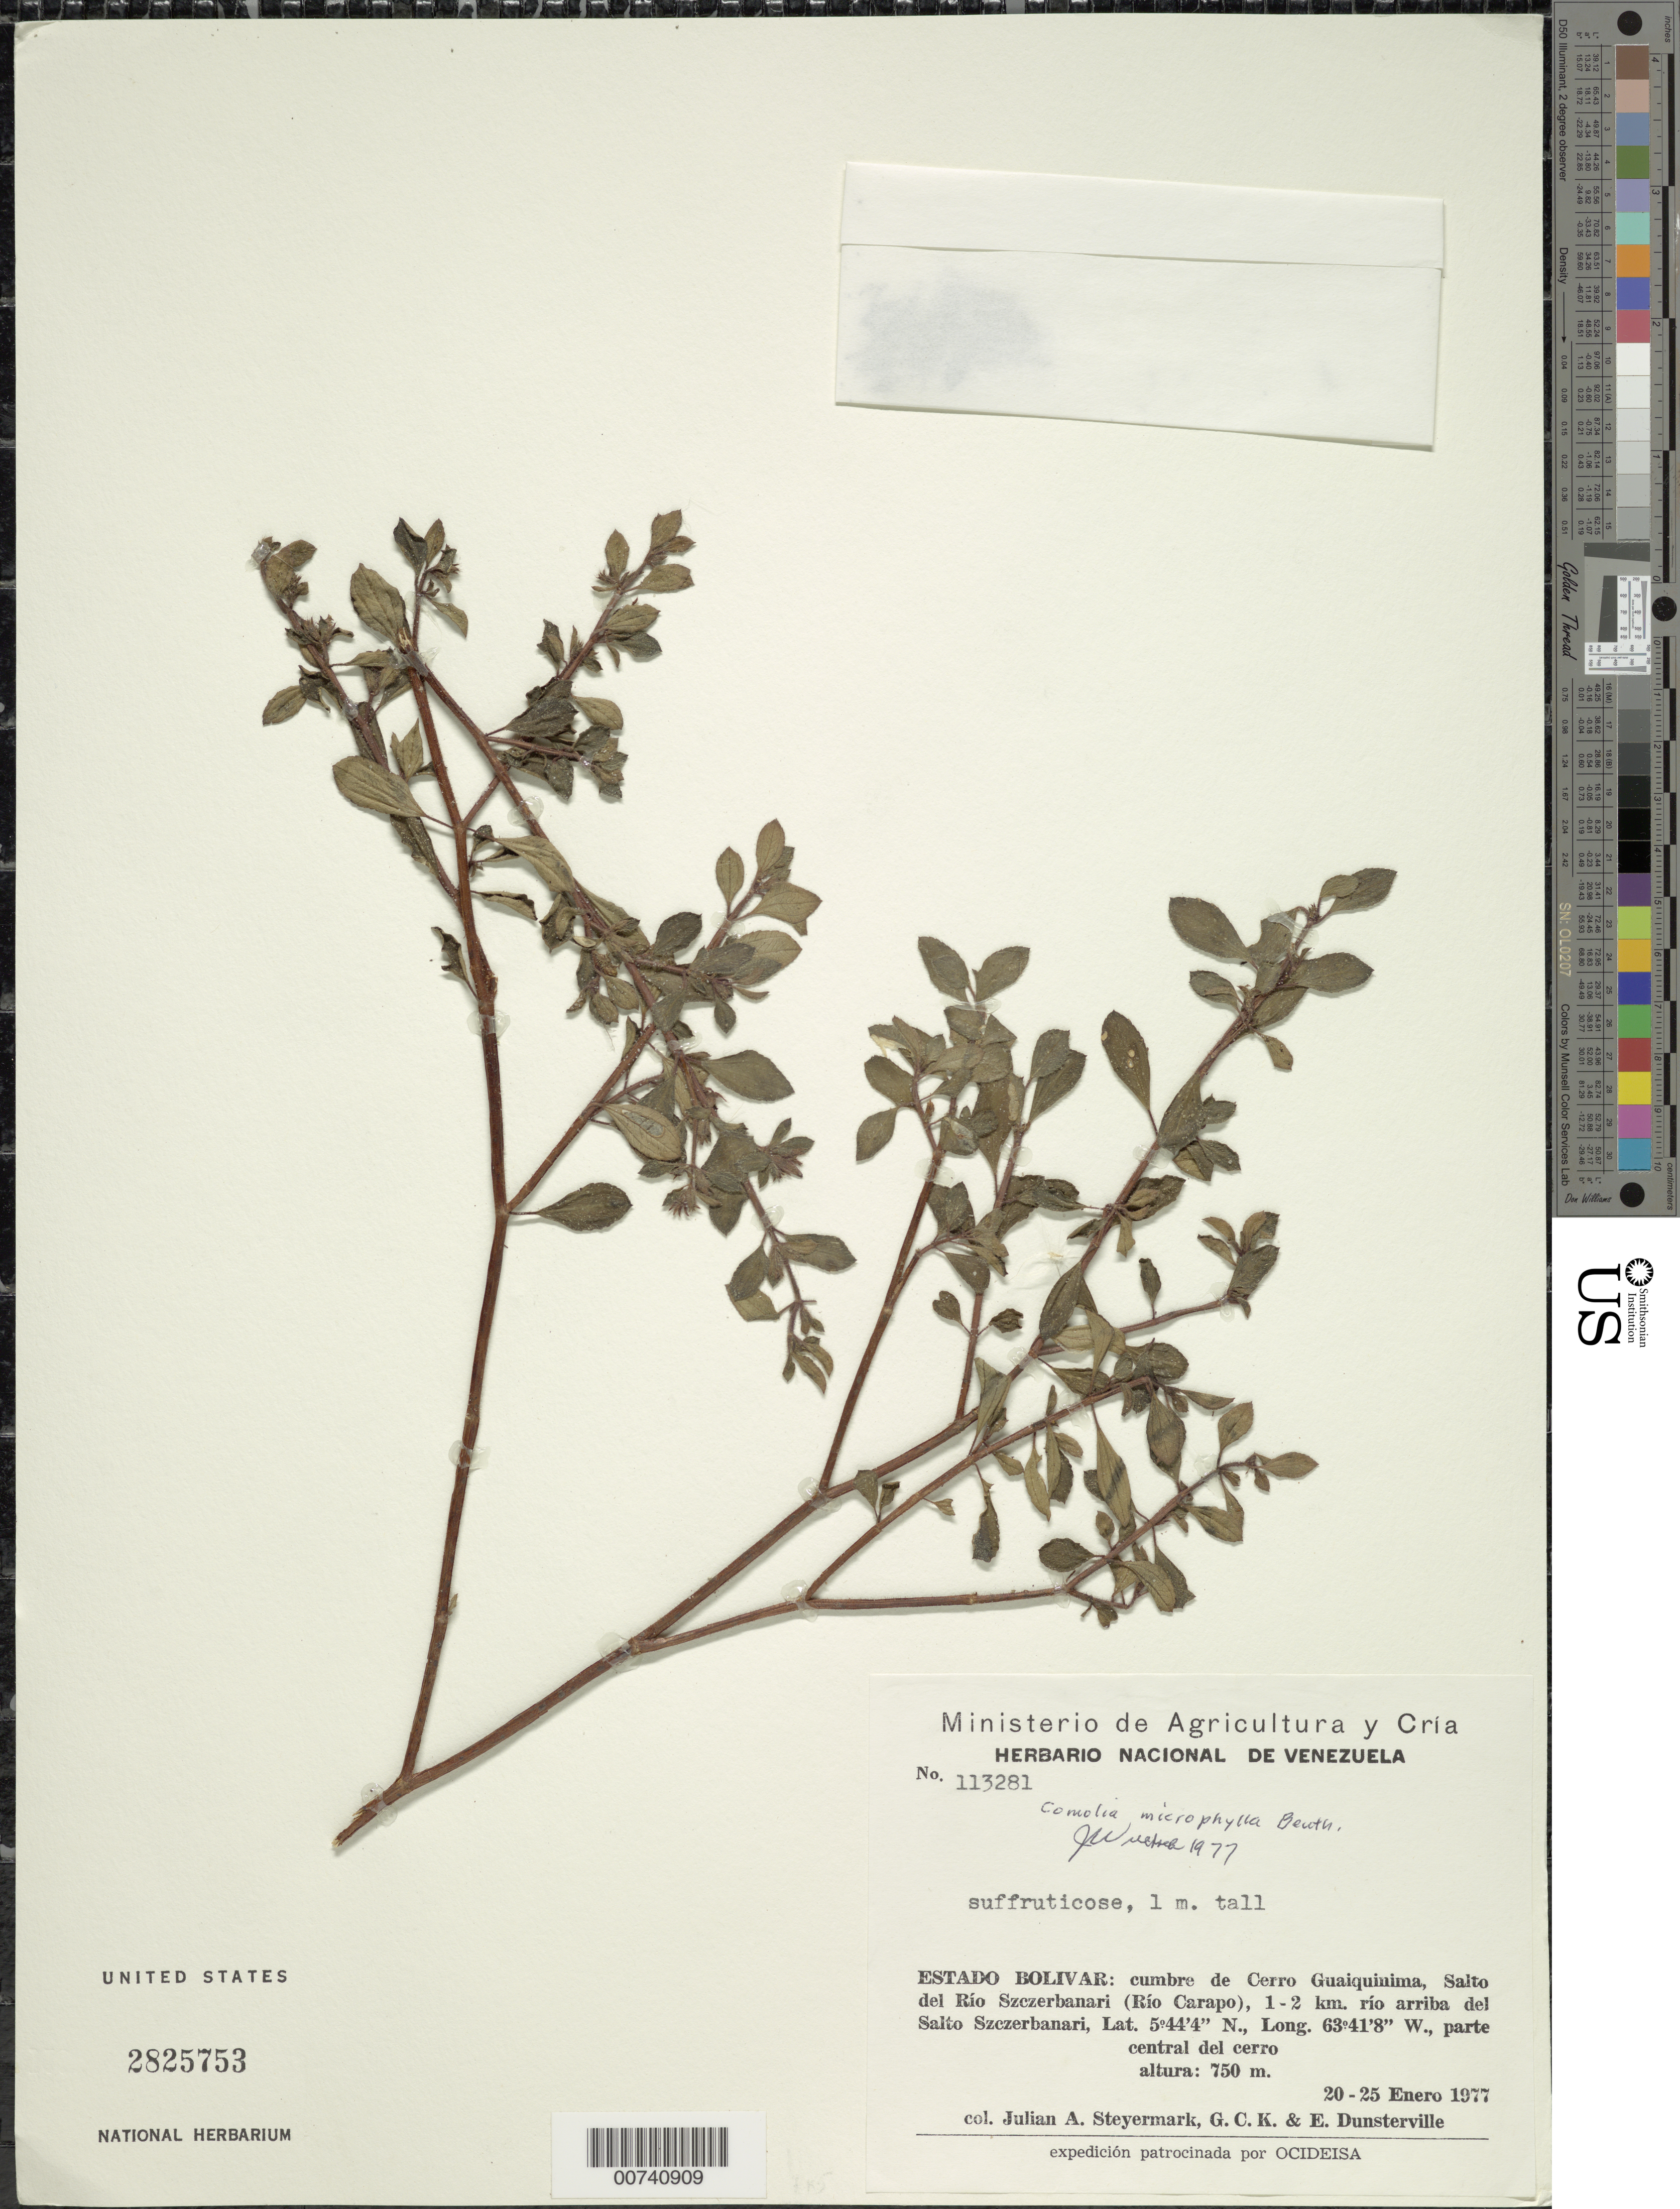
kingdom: Plantae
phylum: Tracheophyta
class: Magnoliopsida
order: Myrtales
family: Melastomataceae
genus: Comolia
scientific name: Comolia microphylla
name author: Benth.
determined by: Wurdack, John J., (US), US (UNITED STATES)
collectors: J. Steyermark, G. C. K. Dunsterville & E. Dunsterville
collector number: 113281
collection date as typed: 20-Jan-77 to 25-Jan-77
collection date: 1977-01-20/1977-01-25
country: Venezuela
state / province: Bolívar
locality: Cerro Guaiquinima, Salto del Río Szczerbanari (Río Carapo)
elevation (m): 750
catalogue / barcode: US 2825753